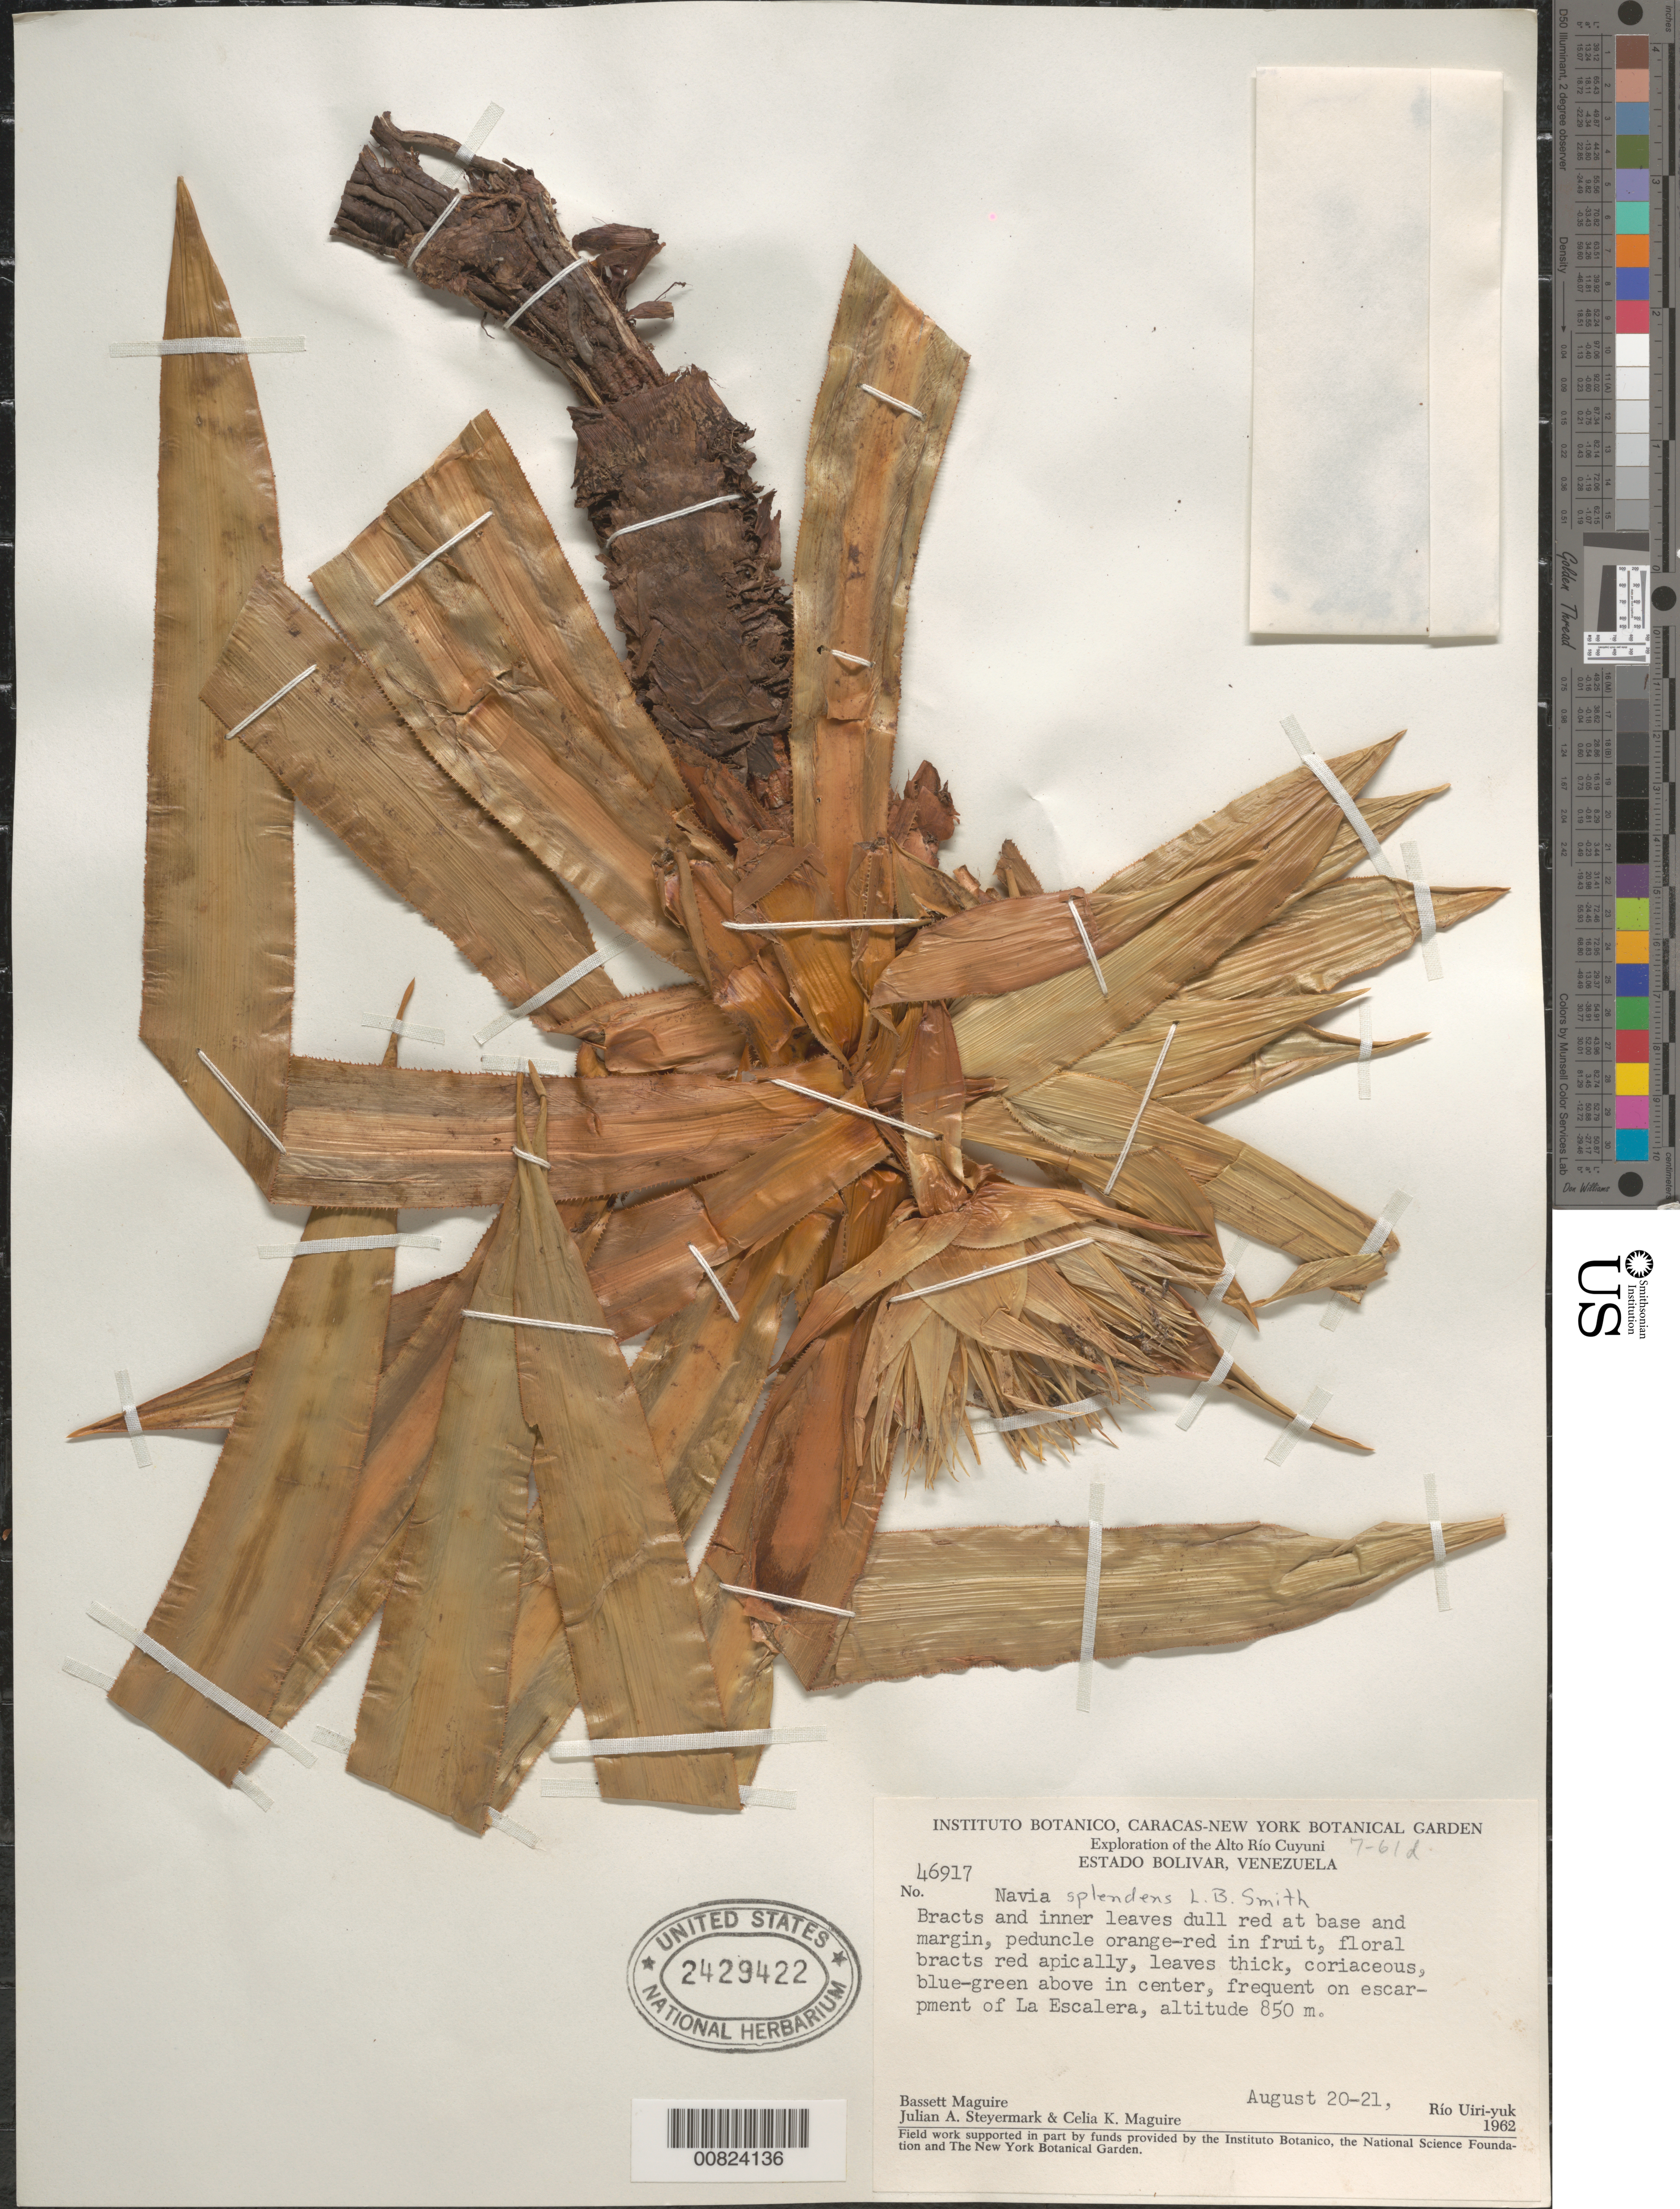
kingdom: Plantae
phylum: Tracheophyta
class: Liliopsida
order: Poales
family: Bromeliaceae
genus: Navia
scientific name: Navia splendens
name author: L.B. Sm.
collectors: B. Maguire, C. K. Maguire & J. Steyermark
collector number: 46917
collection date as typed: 20-Aug-62 to 21-Aug-62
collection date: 1962-08-20/1962-08-21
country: Venezuela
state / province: Bolívar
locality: Alto Río Cuyuni, Río Uiri-yuk, La Escalera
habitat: Escarpment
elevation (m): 850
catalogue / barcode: US 2429422